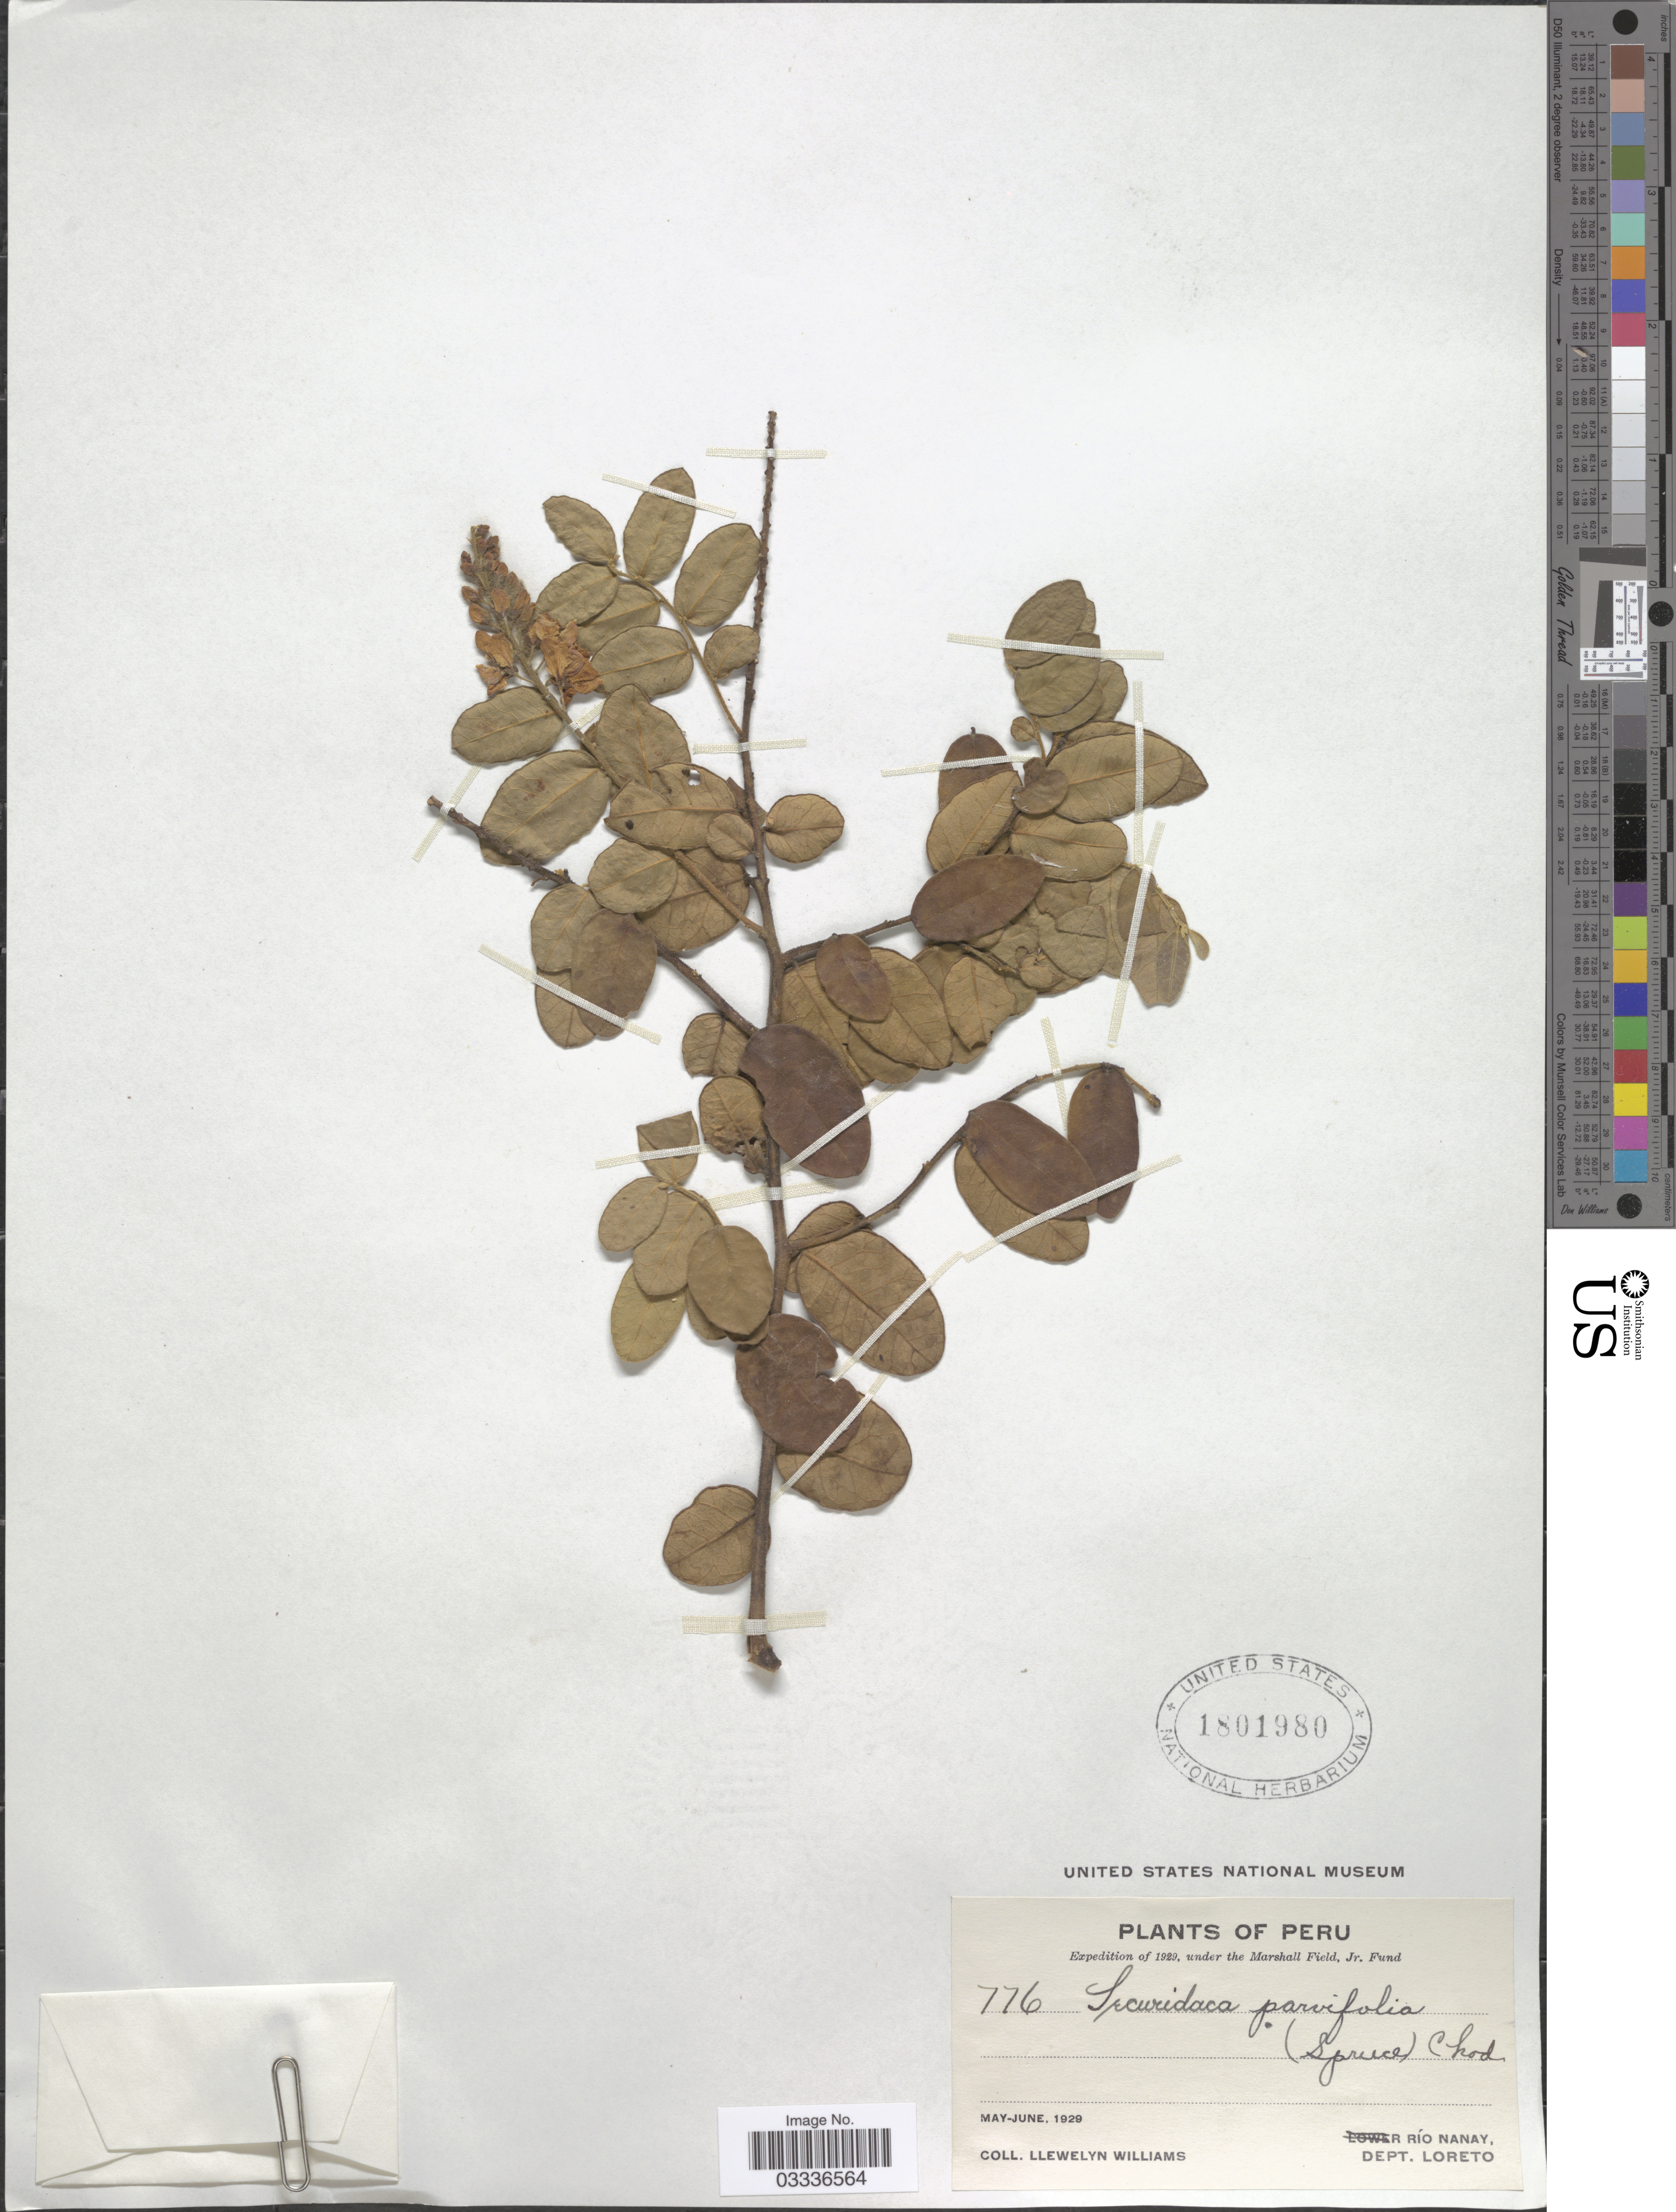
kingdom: Plantae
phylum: Tracheophyta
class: Magnoliopsida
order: Fabales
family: Polygalaceae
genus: Securidaca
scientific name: Securidaca rivinifolia var. parvifolia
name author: A.W. Benn.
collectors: Ll. Williams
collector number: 776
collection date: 1929-05/1929-06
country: Peru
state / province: Loreto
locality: Río Nanay, Dept. Loreto.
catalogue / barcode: US 1801980